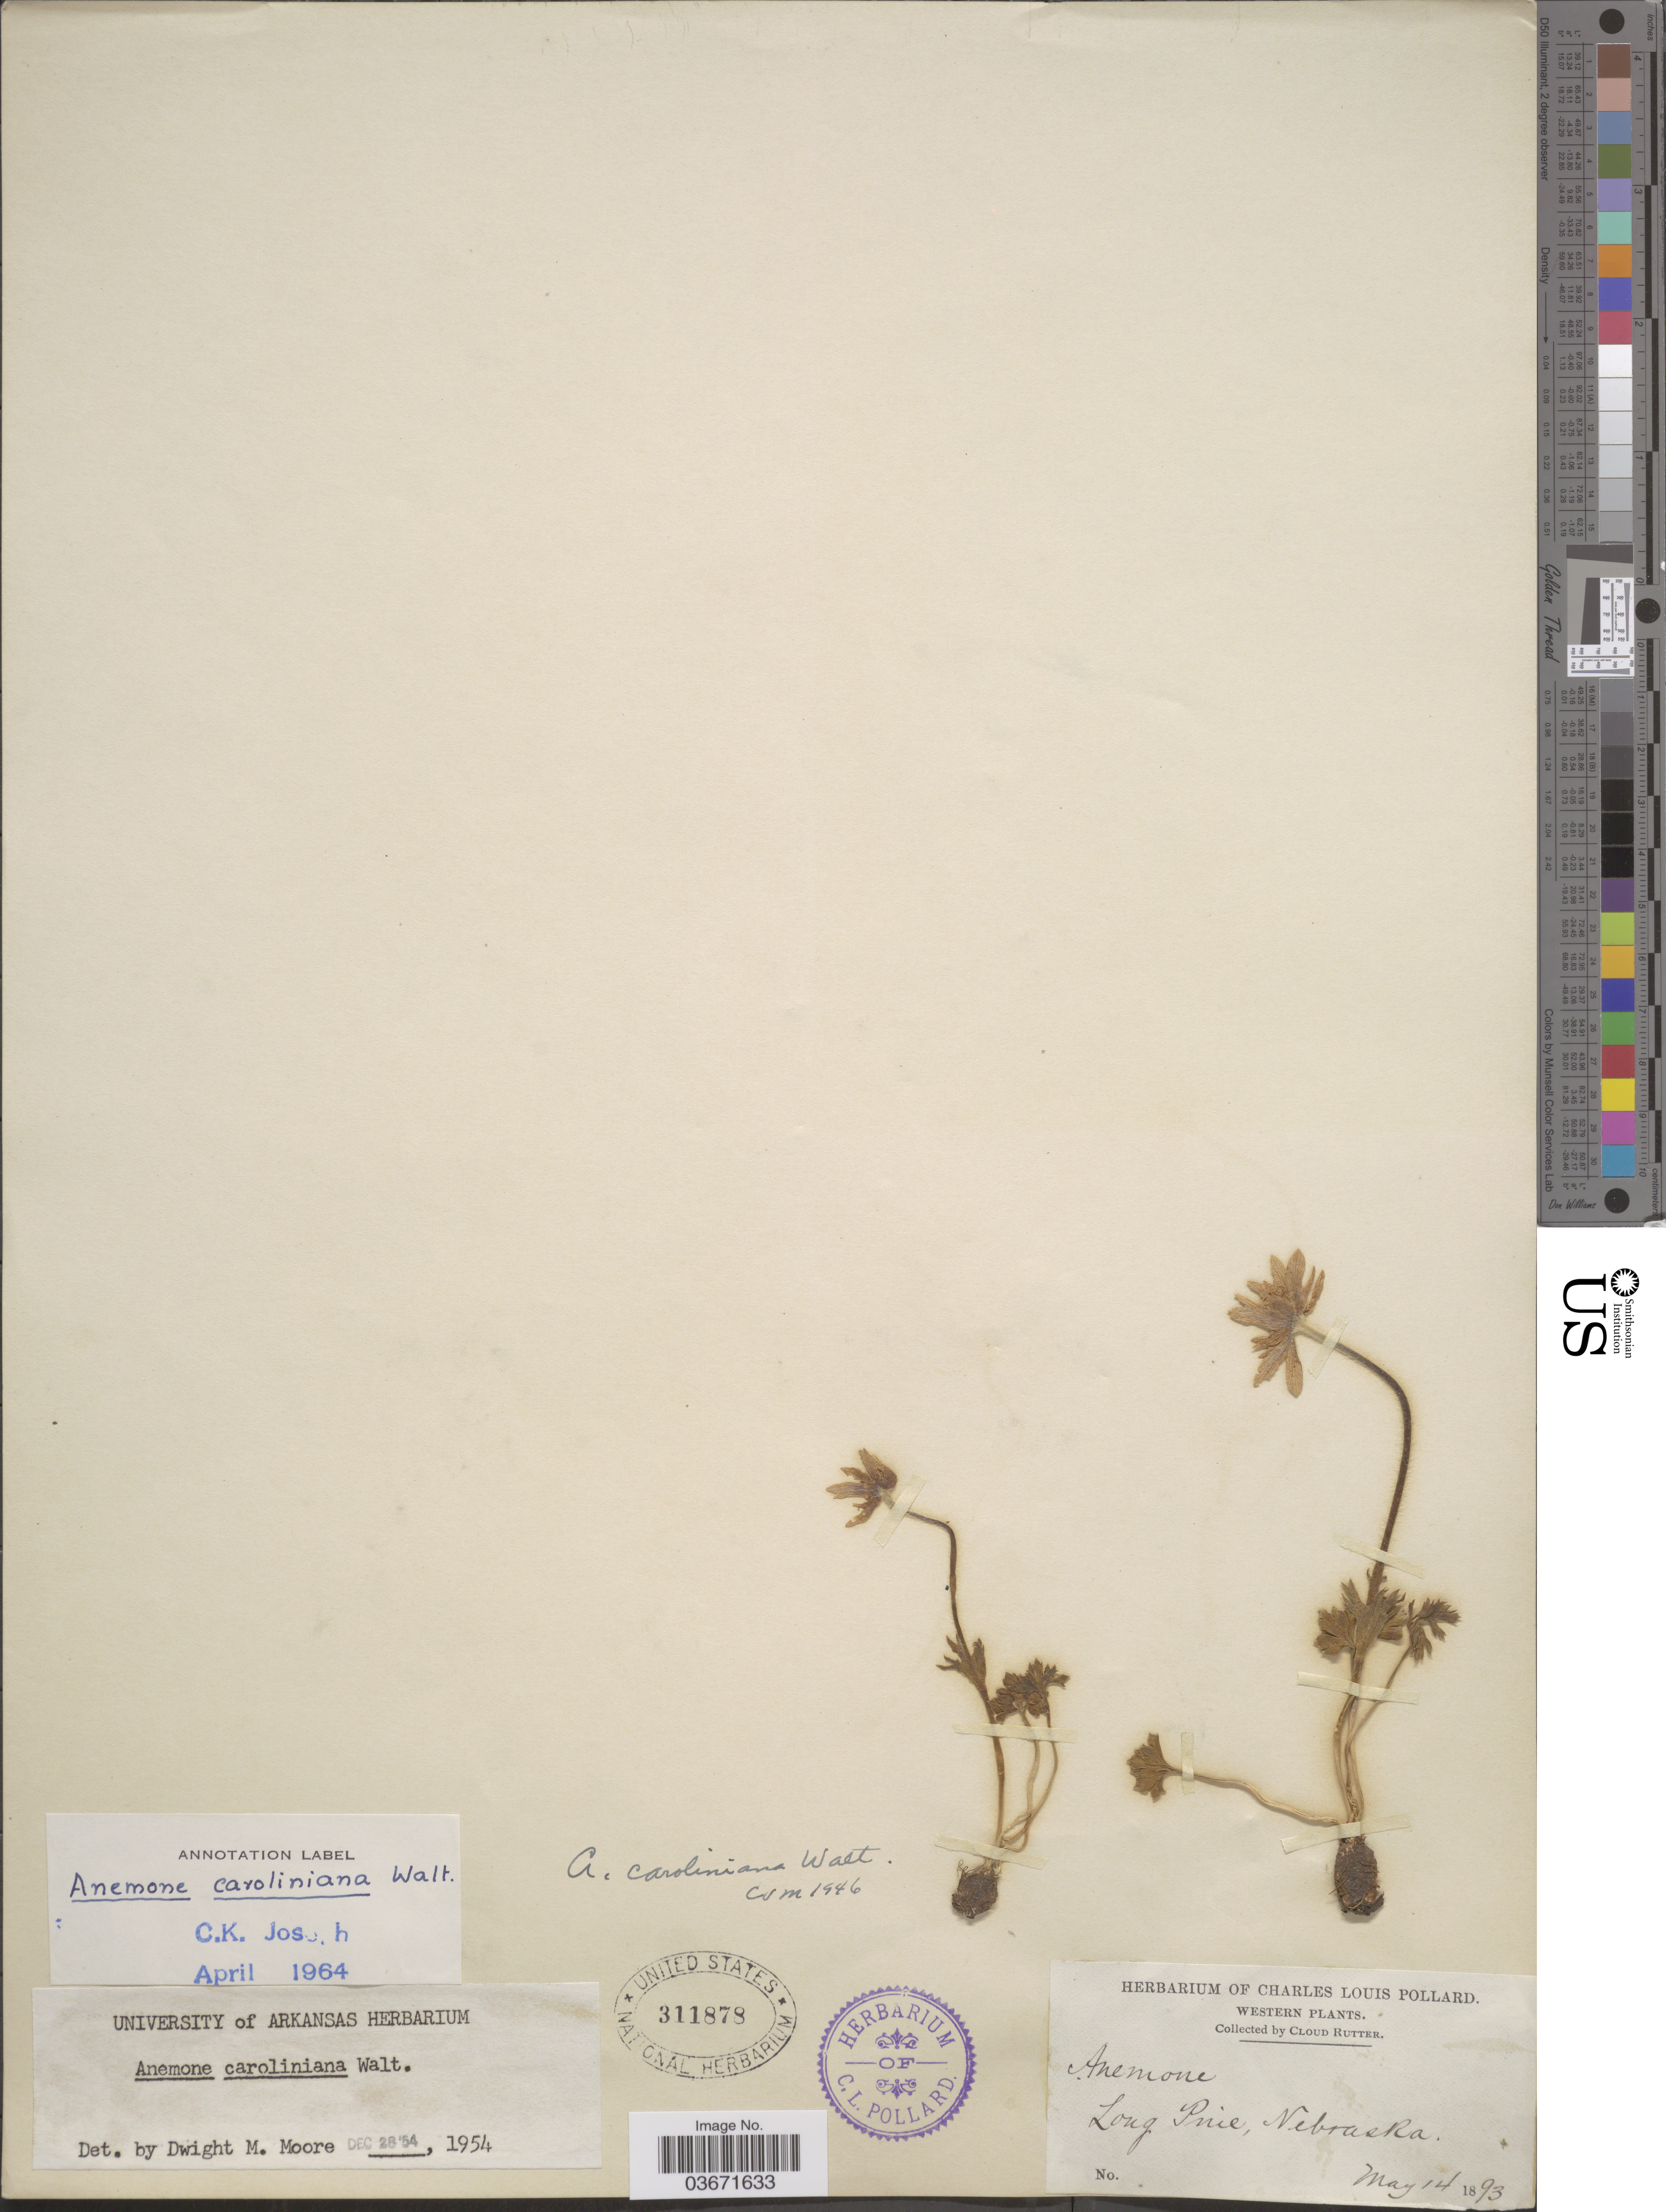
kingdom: Plantae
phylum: Tracheophyta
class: Magnoliopsida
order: Ranunculales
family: Ranunculaceae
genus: Anemone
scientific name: Anemone caroliniana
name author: Walter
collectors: C. Rutter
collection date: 1893-05-14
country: United States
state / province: Nebraska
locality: Western. Long Pine.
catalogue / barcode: US 311878